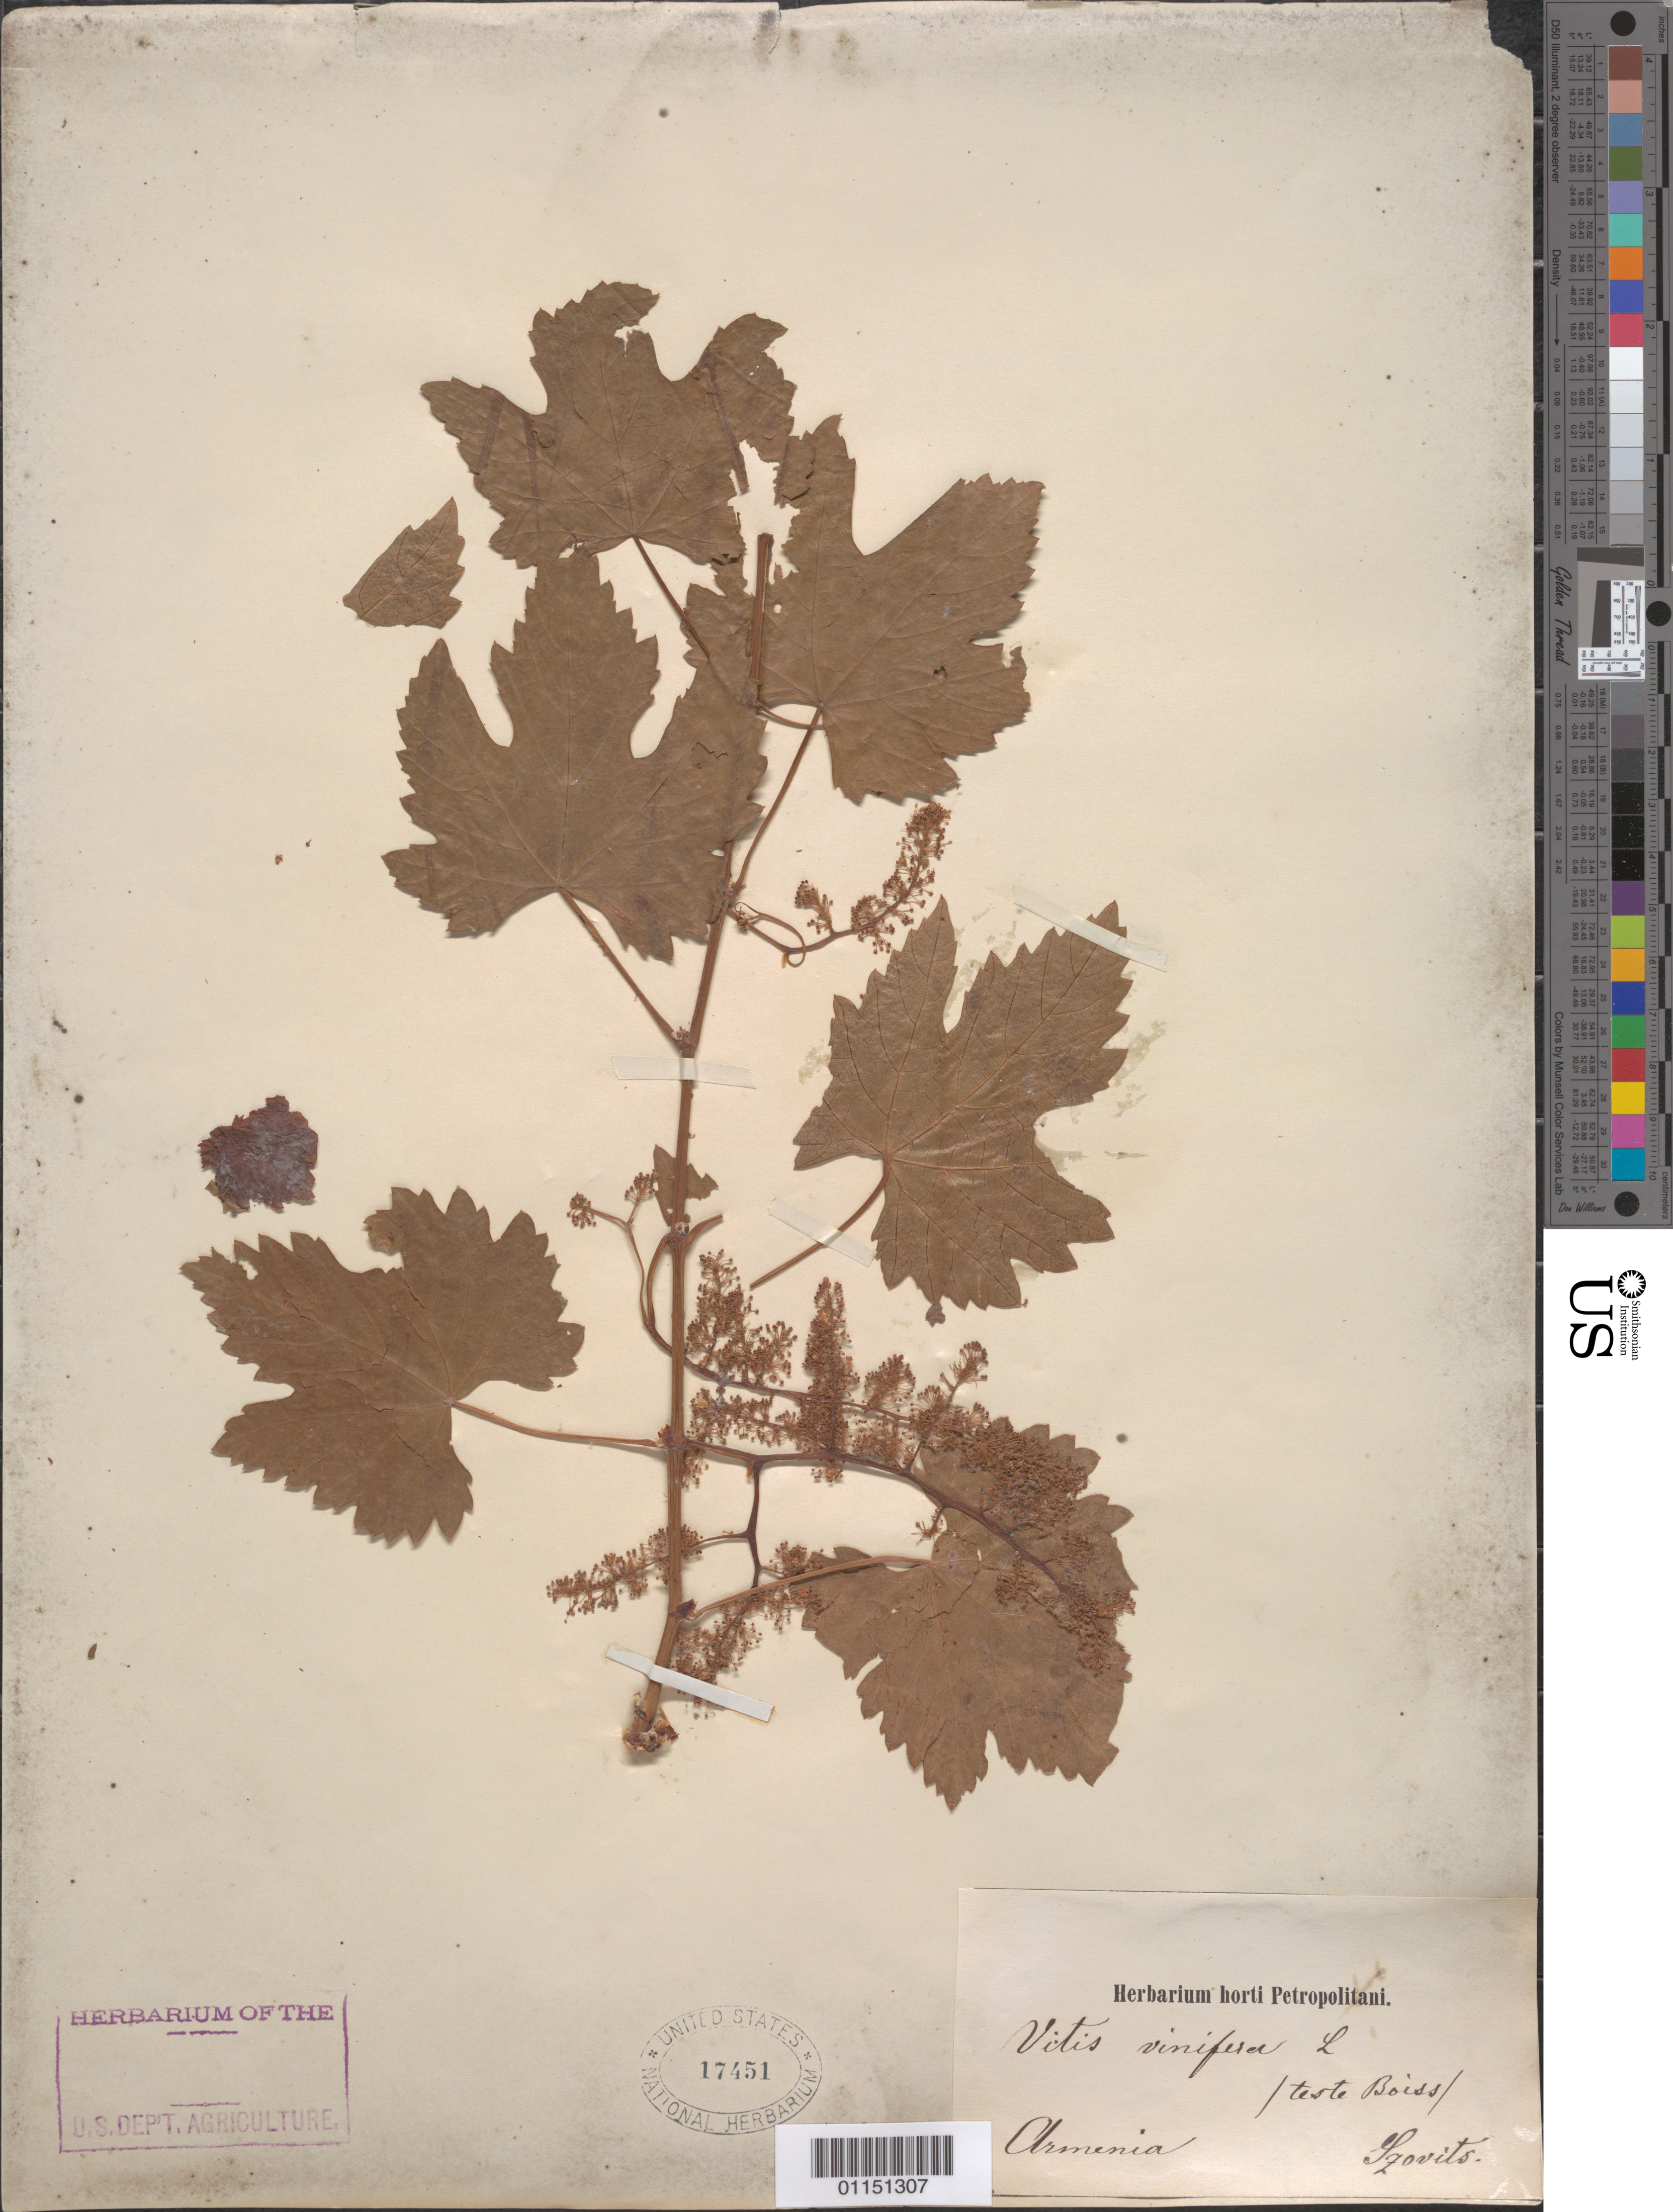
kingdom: Plantae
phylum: Tracheophyta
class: Magnoliopsida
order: Vitales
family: Vitaceae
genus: Vitis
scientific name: Vitis vinifera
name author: L.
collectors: -. Gzovits.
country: Armenia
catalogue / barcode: US 17451